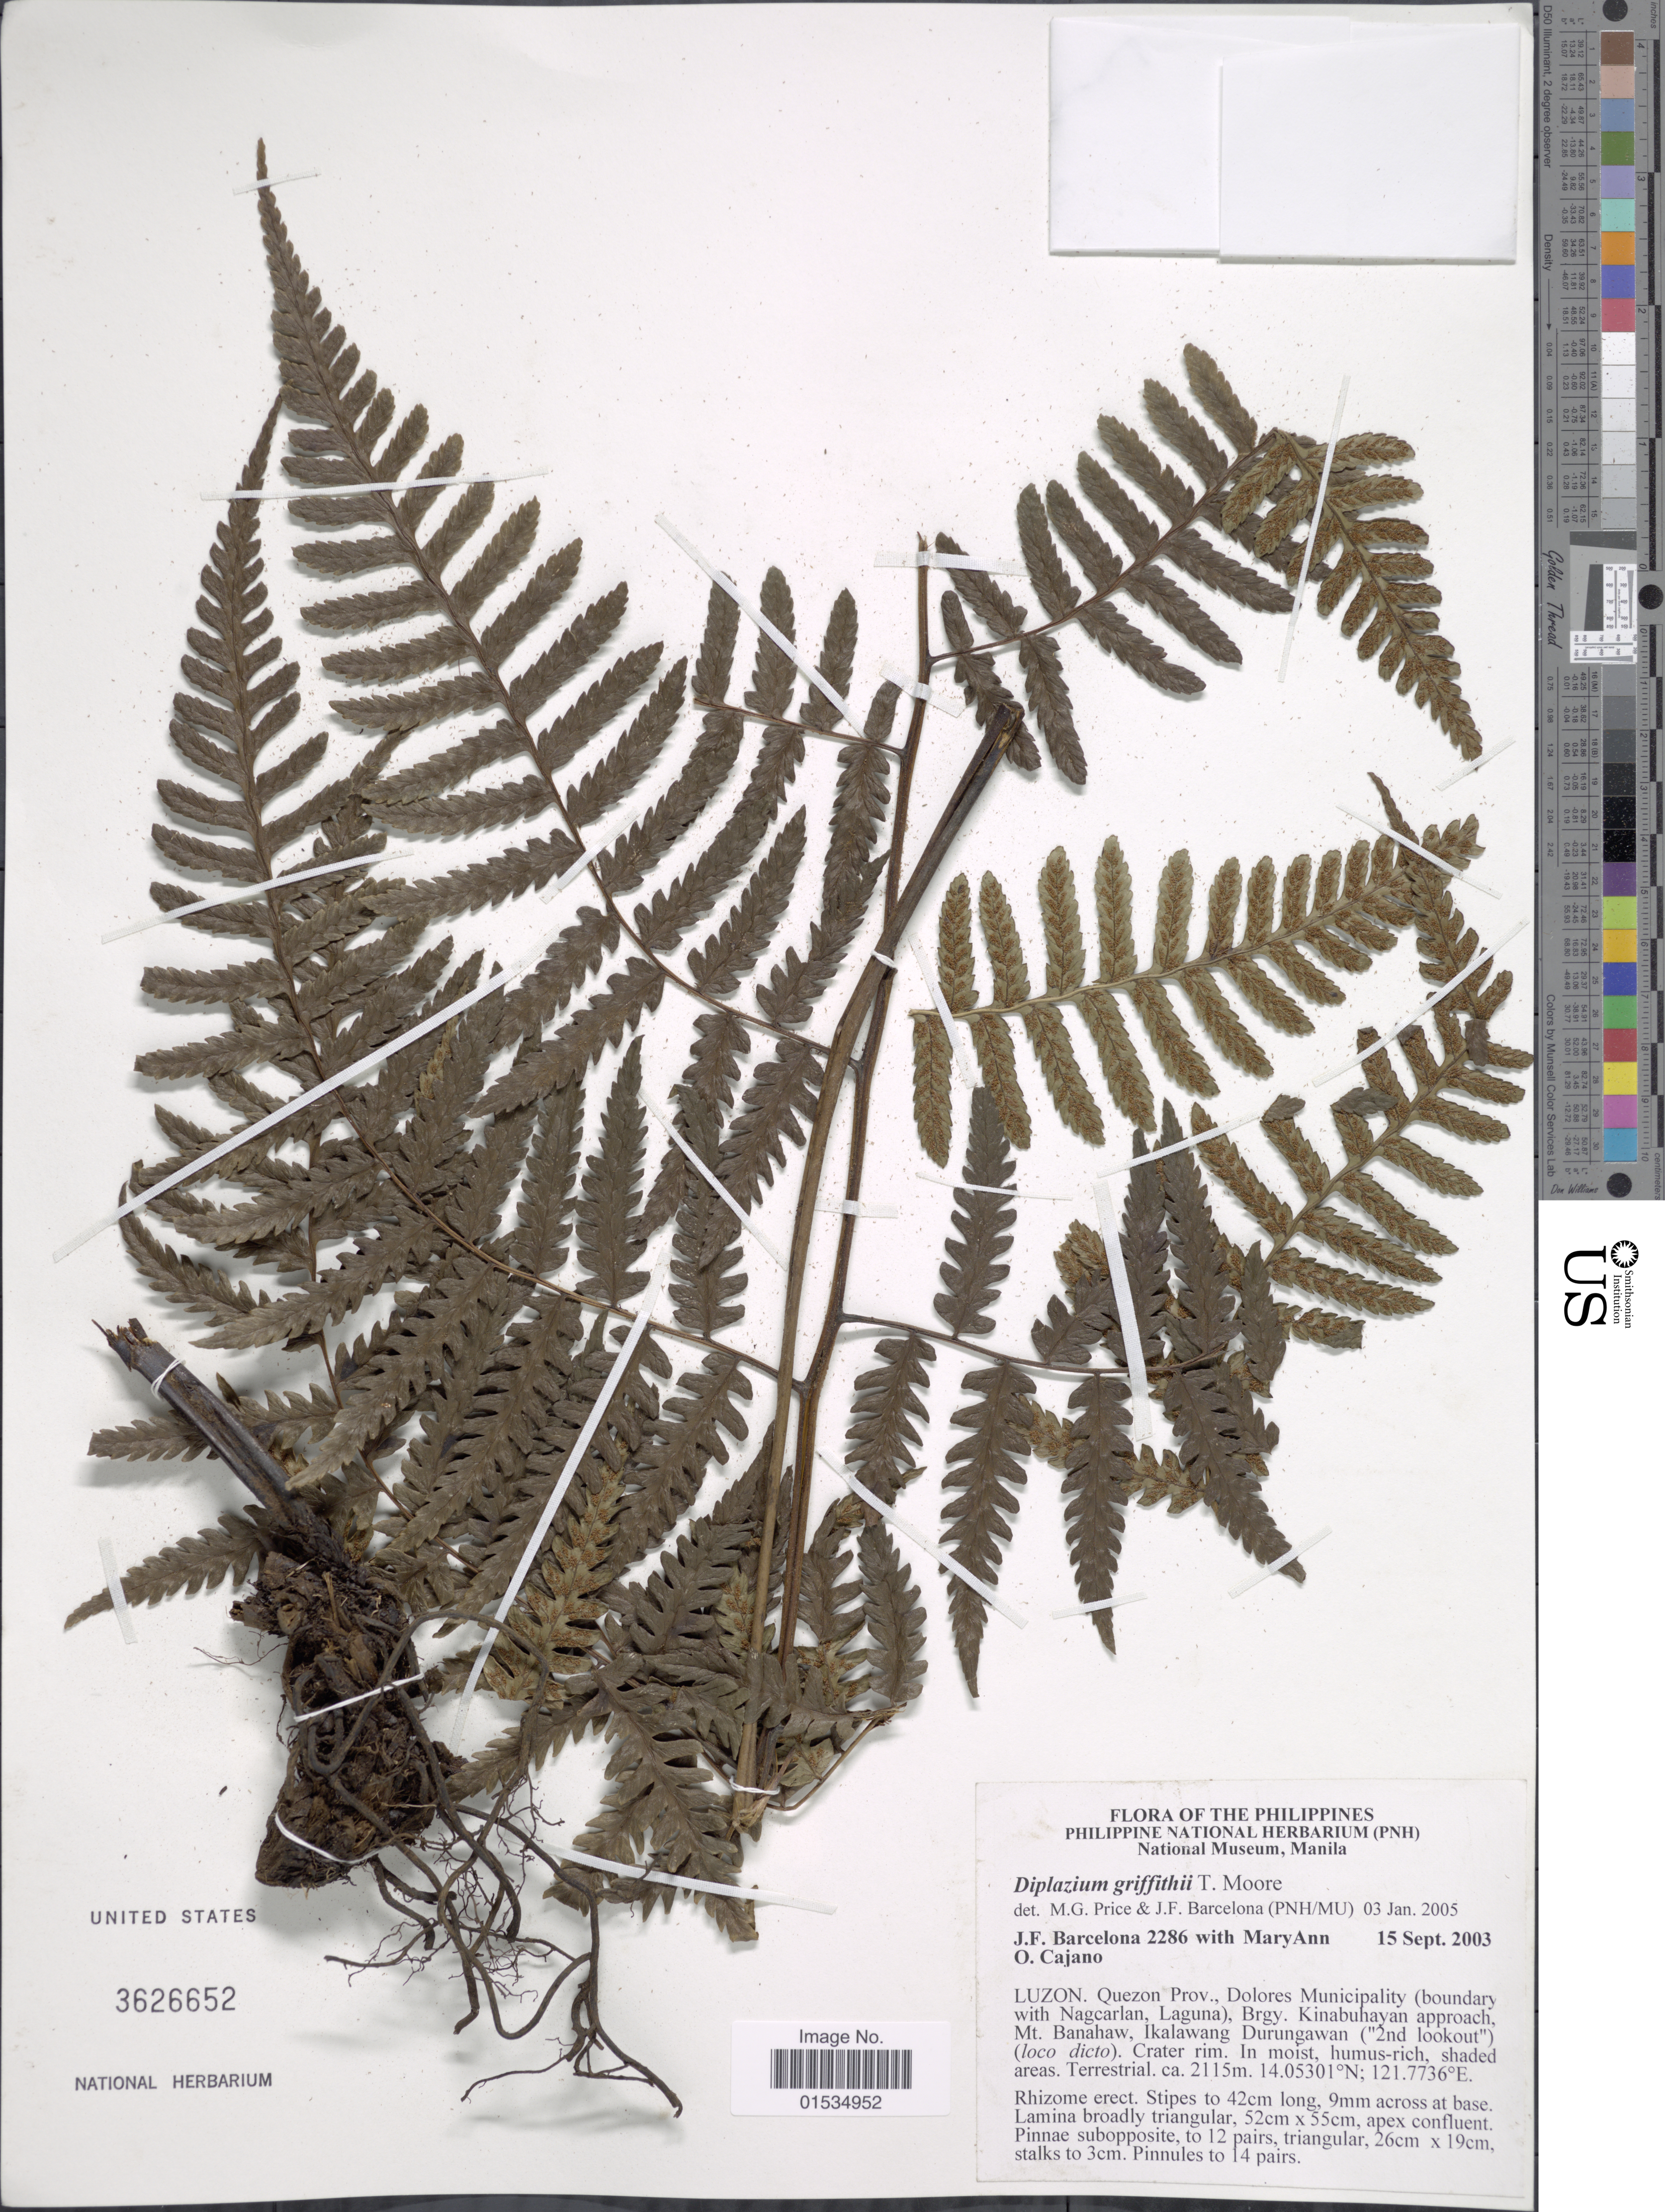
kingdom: Plantae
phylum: Tracheophyta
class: Polypodiopsida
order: Polypodiales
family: Athyriaceae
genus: Diplazium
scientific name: Diplazium griffithii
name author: (T. Moore) Diels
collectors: J. F. Barcelona & M. Cajano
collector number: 2286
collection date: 2003-09-15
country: Philippines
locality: Luzon, Quezon Prov., Dolores Municipality(boundary with Nagcarlan, Laguna), Brgy Linabuhayan approach, Mt. Banahaw, Ikalawang Durungawan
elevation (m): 2115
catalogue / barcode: US 3626652